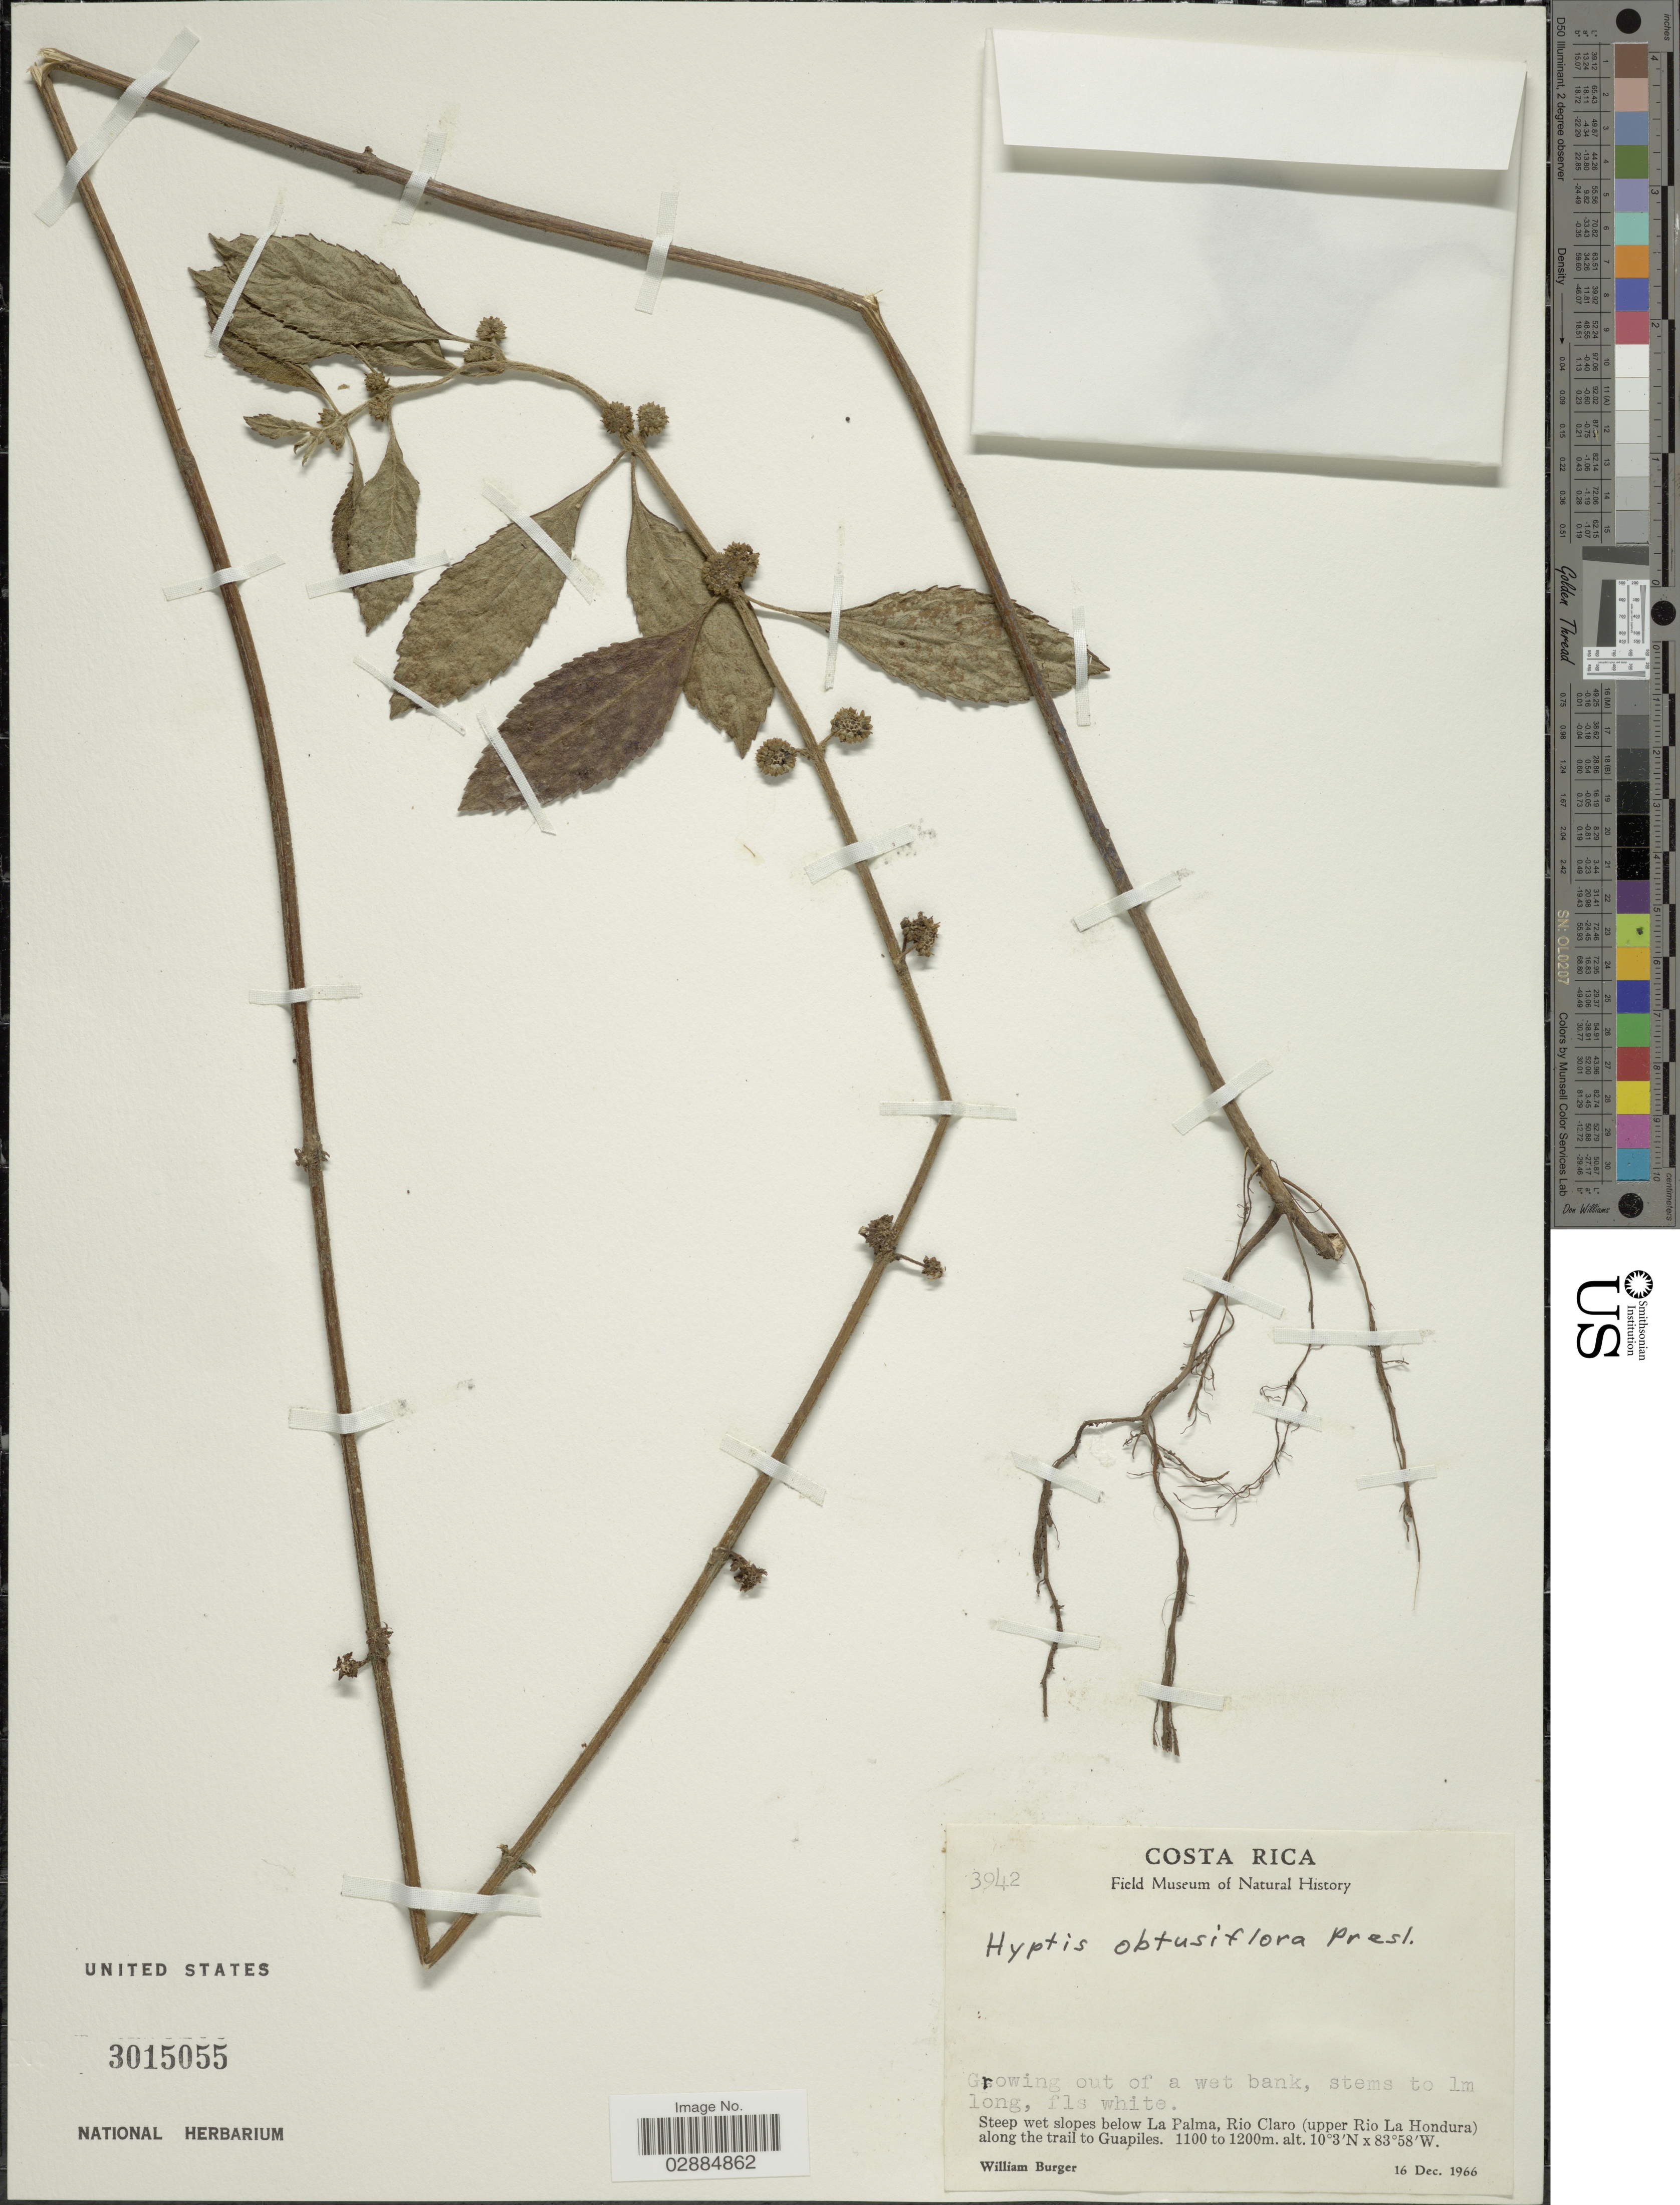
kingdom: Plantae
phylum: Tracheophyta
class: Magnoliopsida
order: Lamiales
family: Lamiaceae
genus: Hyptis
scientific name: Hyptis obtusiflora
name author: C. Presl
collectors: W. Burger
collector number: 3942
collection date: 1966-12-16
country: Costa Rica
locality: Steep wet slopes below La Palma, Rio Claro (upper Rio La Hondura) along the trail to Guapiles.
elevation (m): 1100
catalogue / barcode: US 3015055